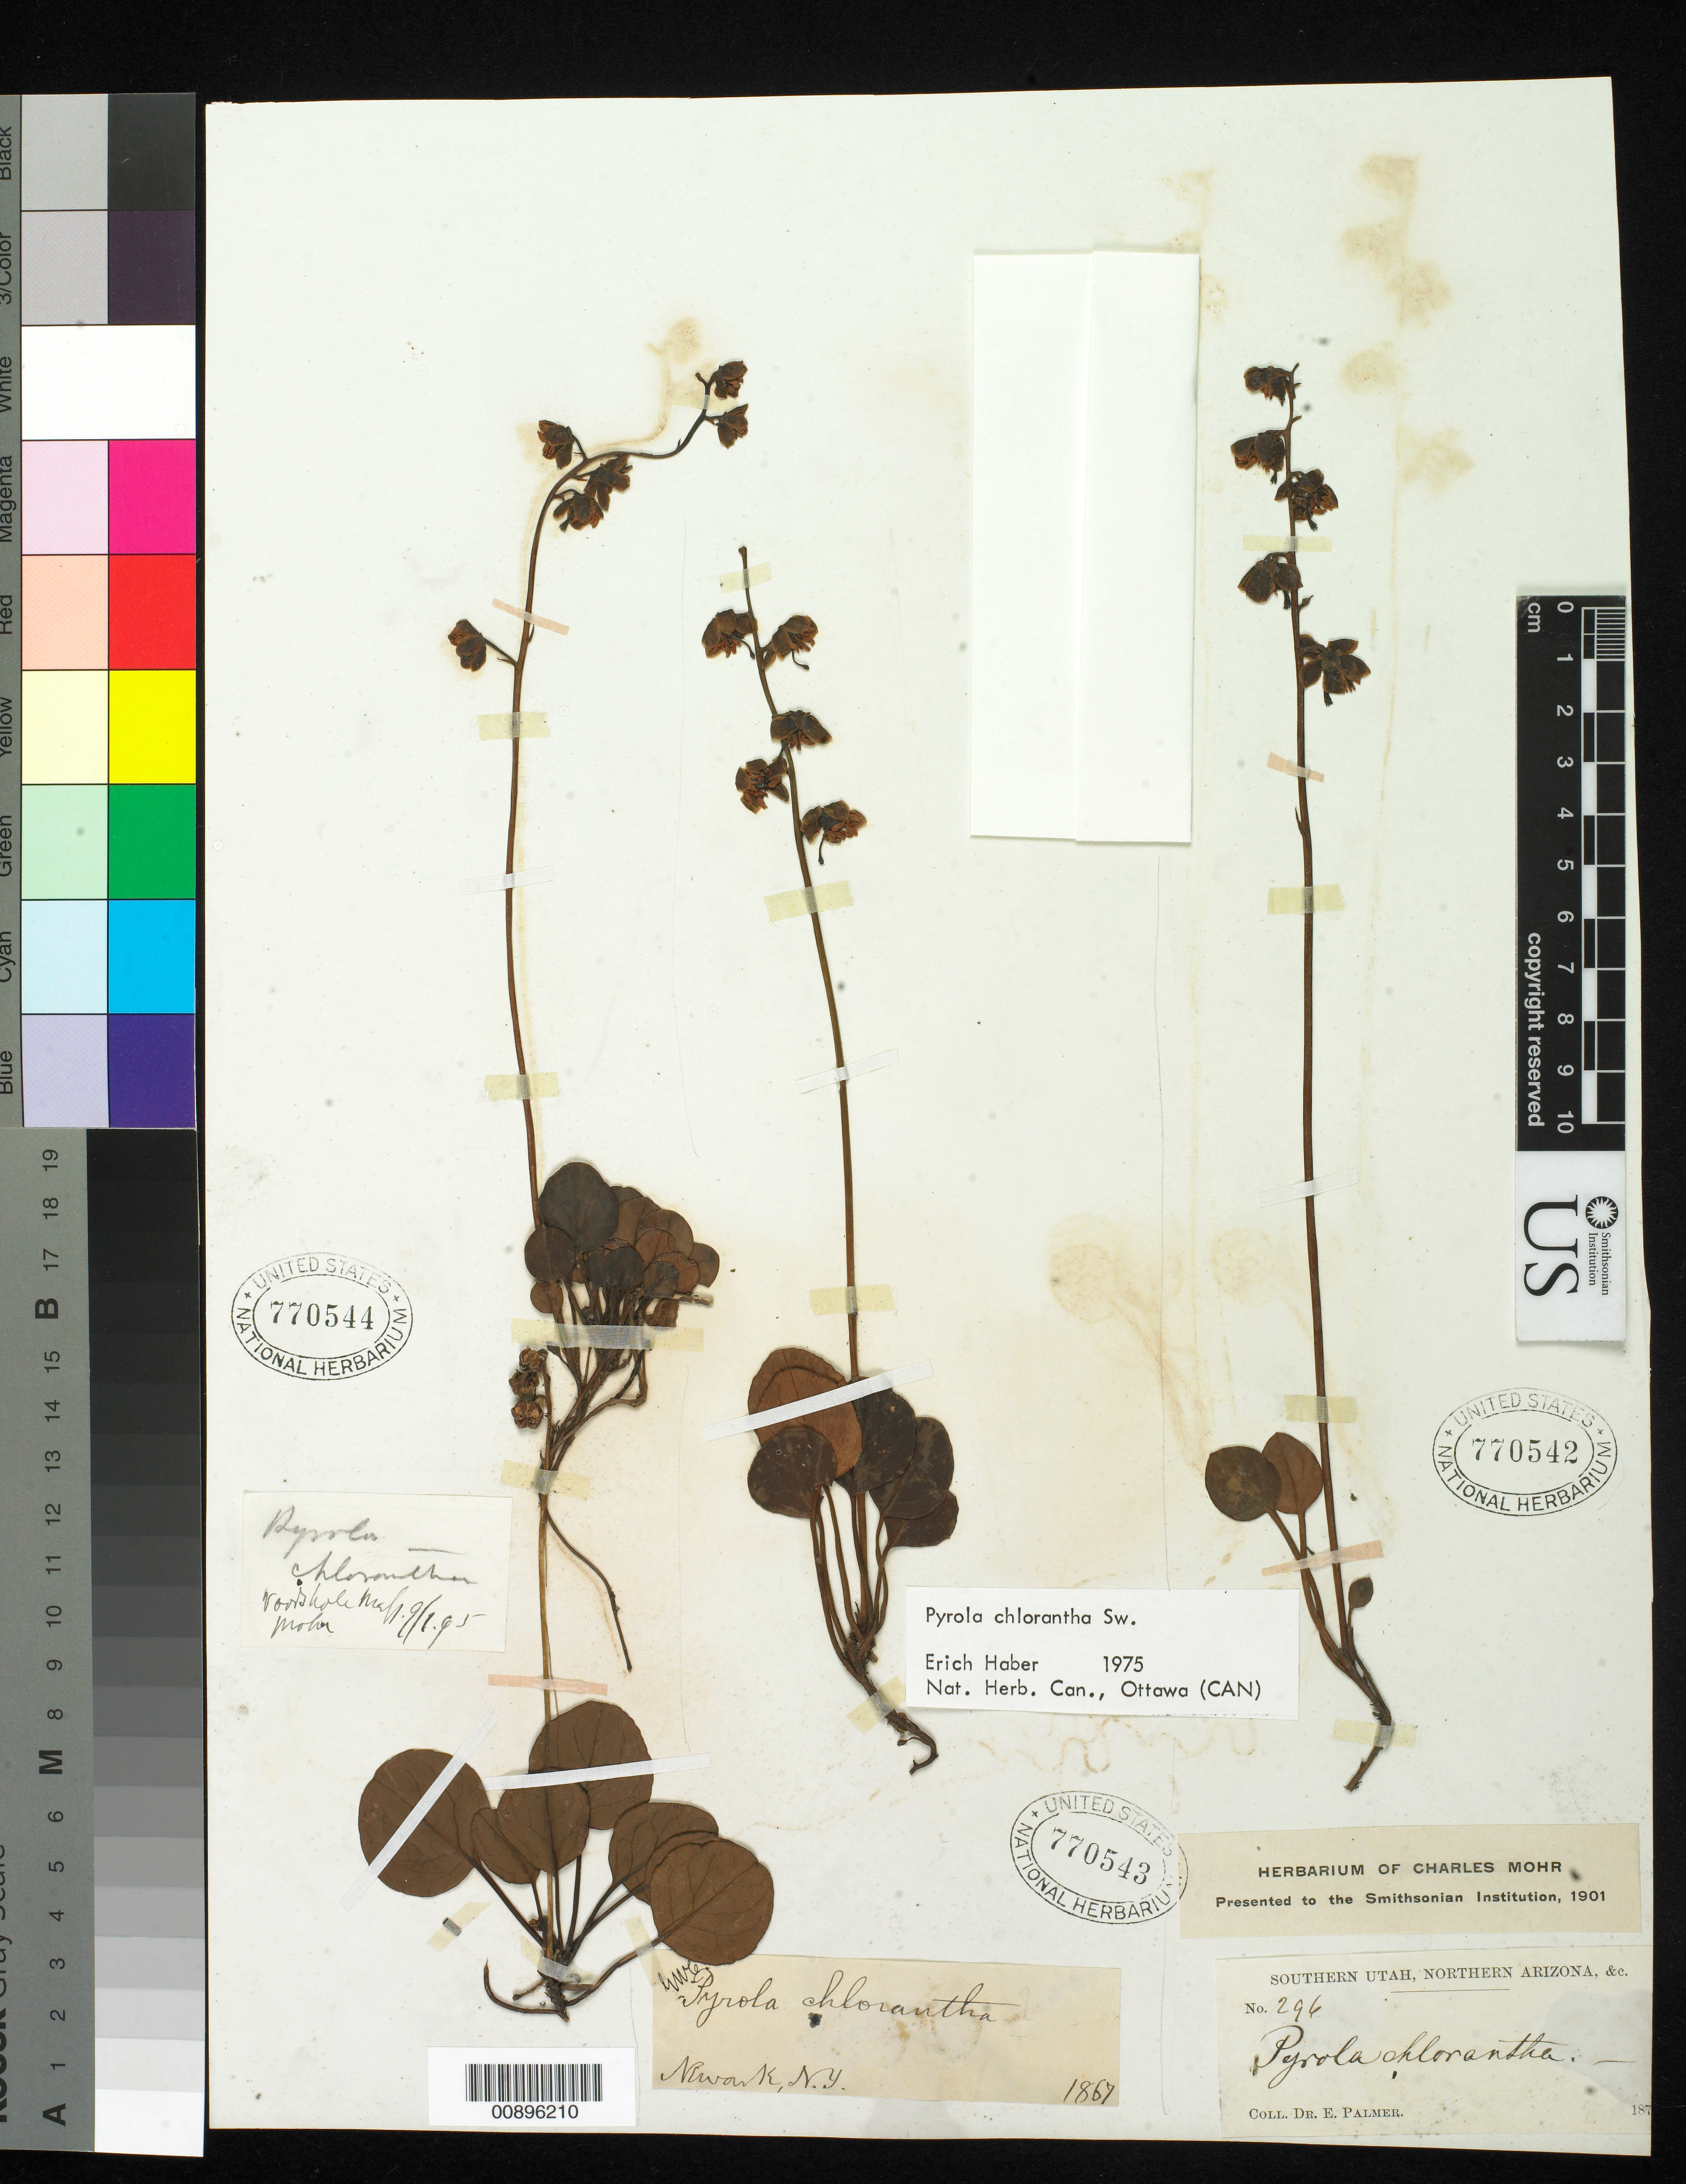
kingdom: Plantae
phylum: Tracheophyta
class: Magnoliopsida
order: Ericales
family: Ericaceae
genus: Pyrola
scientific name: Pyrola chlorantha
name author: Schweigg.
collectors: C. T. Mohr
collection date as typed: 01 Sep 1865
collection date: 1865-09-01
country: United States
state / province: Massachusetts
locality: Woods Hole, Massachusetts.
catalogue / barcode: US 770544-3